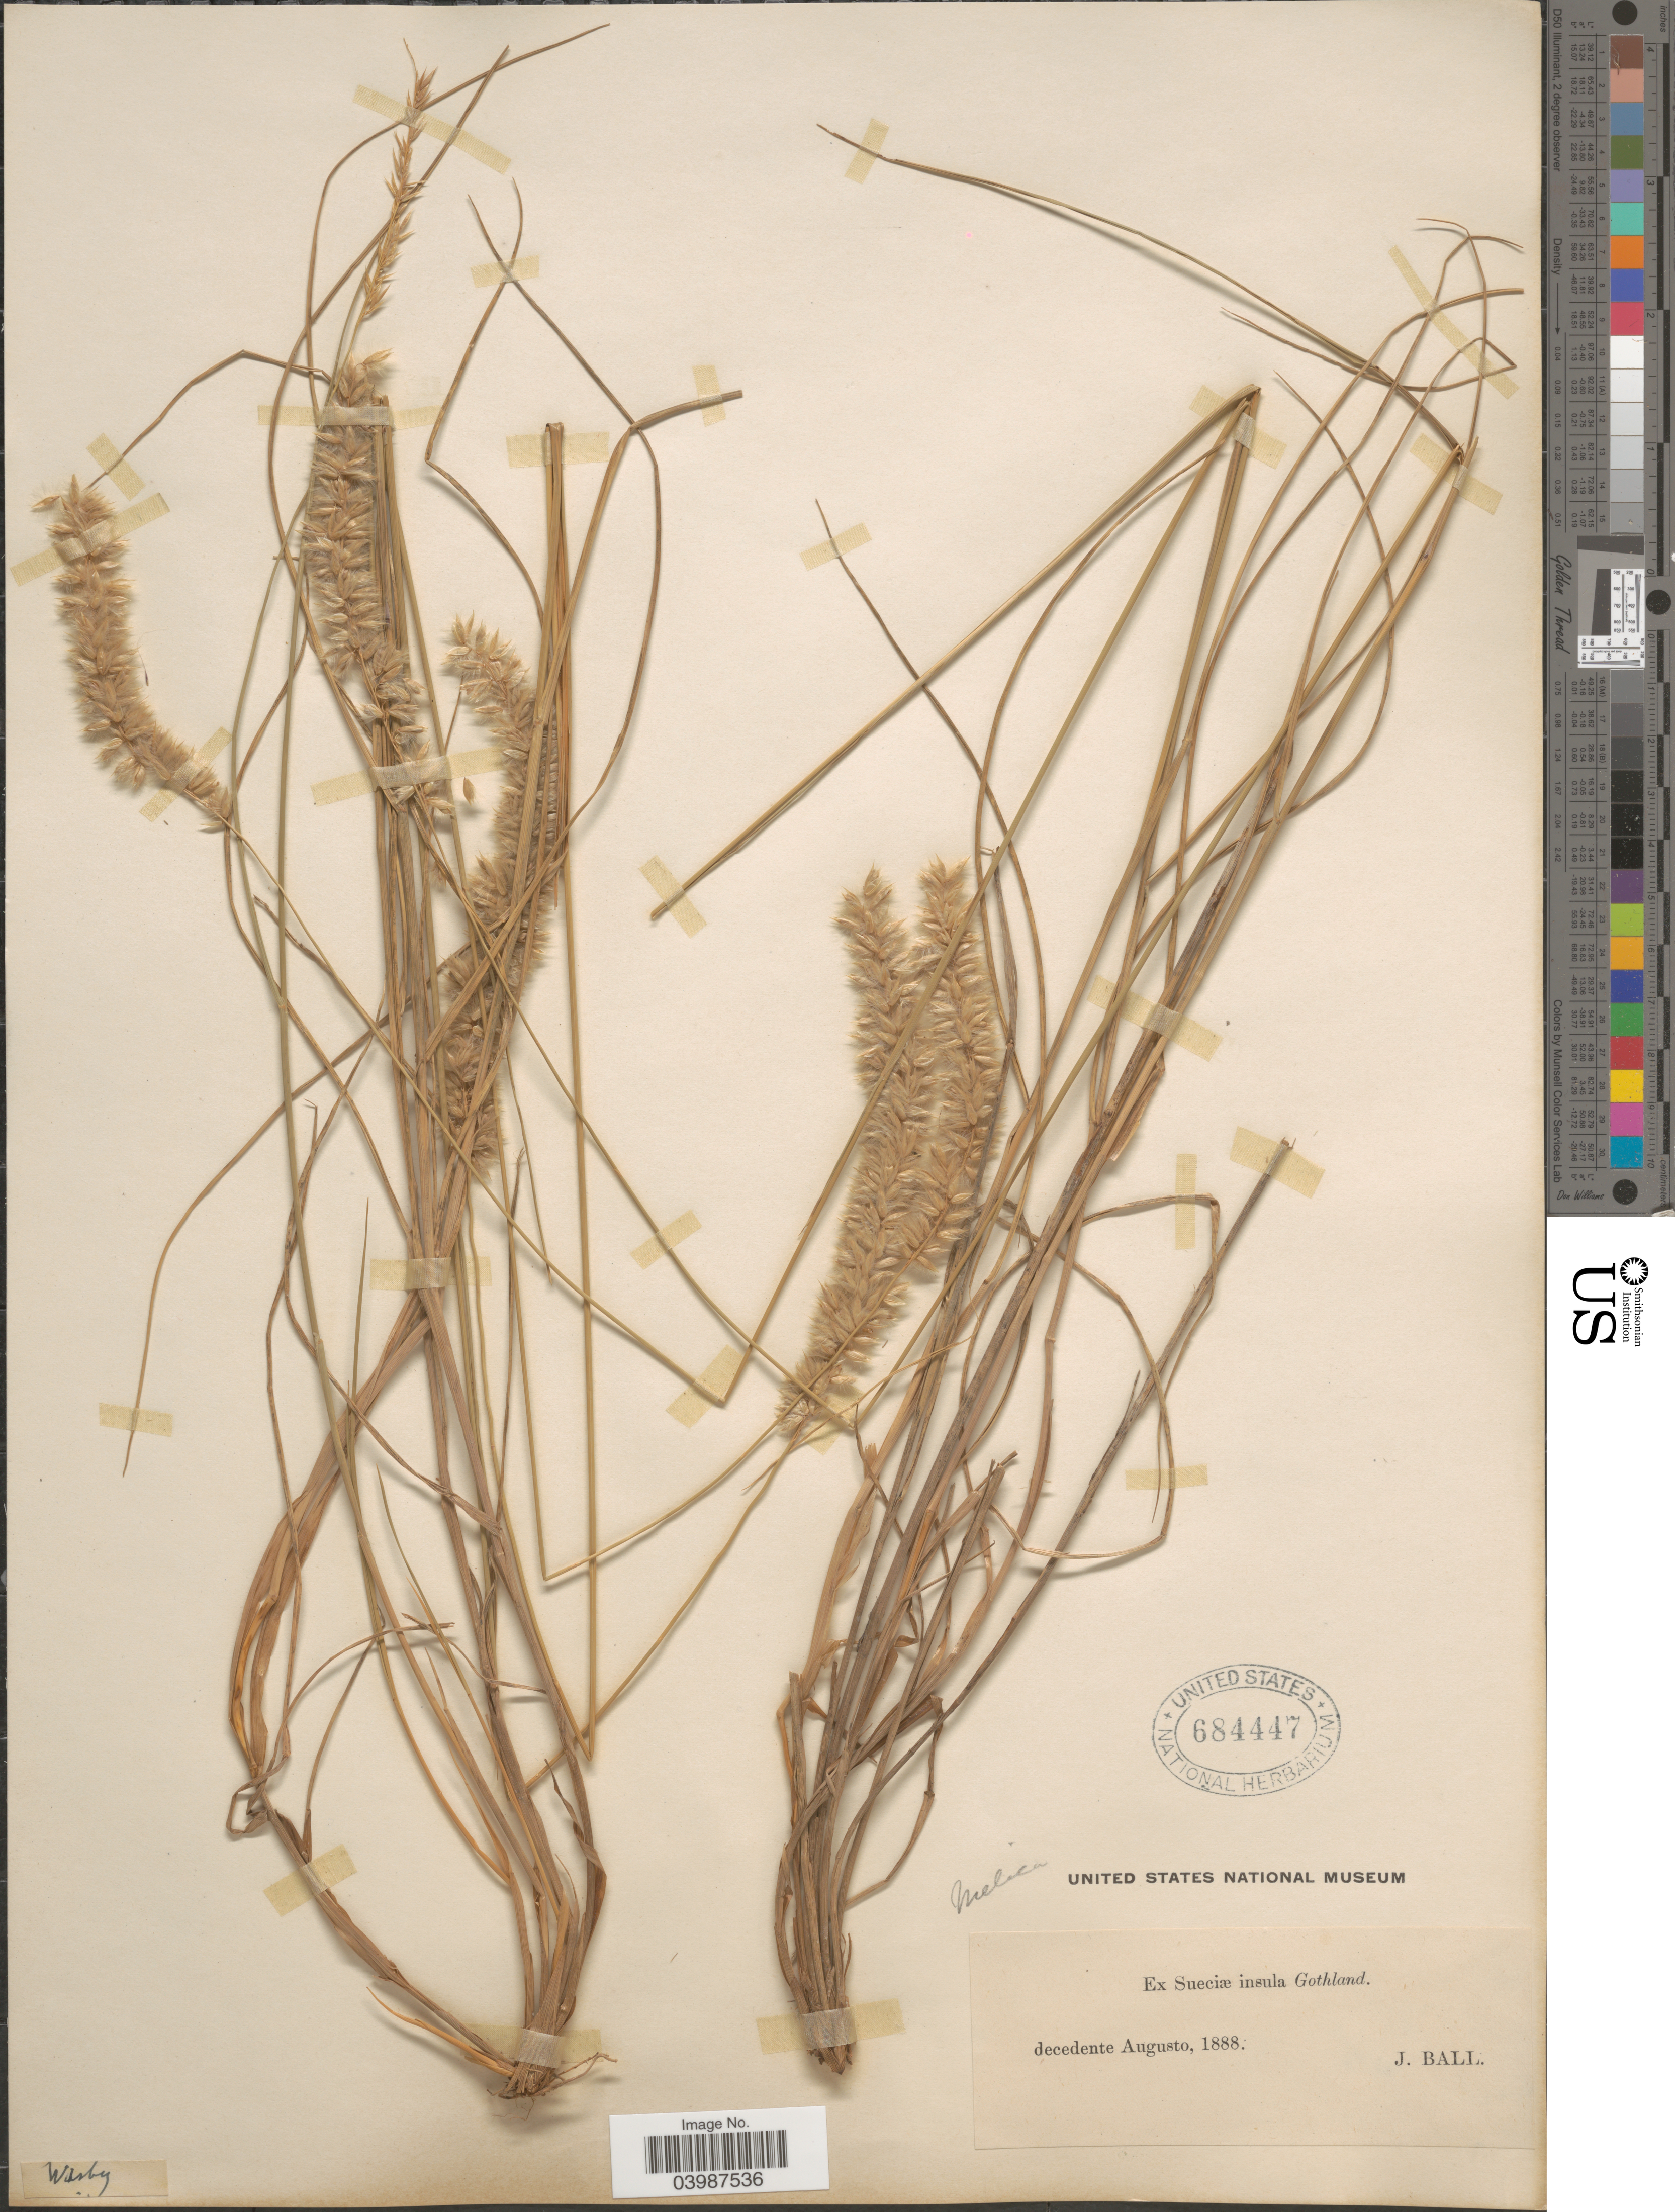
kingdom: Plantae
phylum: Tracheophyta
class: Liliopsida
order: Poales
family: Poaceae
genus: Melica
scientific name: Melica ciliata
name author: L.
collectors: J. Ball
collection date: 1888-08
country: Sweden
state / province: Gotland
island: Gotland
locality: Ex Sueciæ insula Gothland.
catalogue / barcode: US 684447